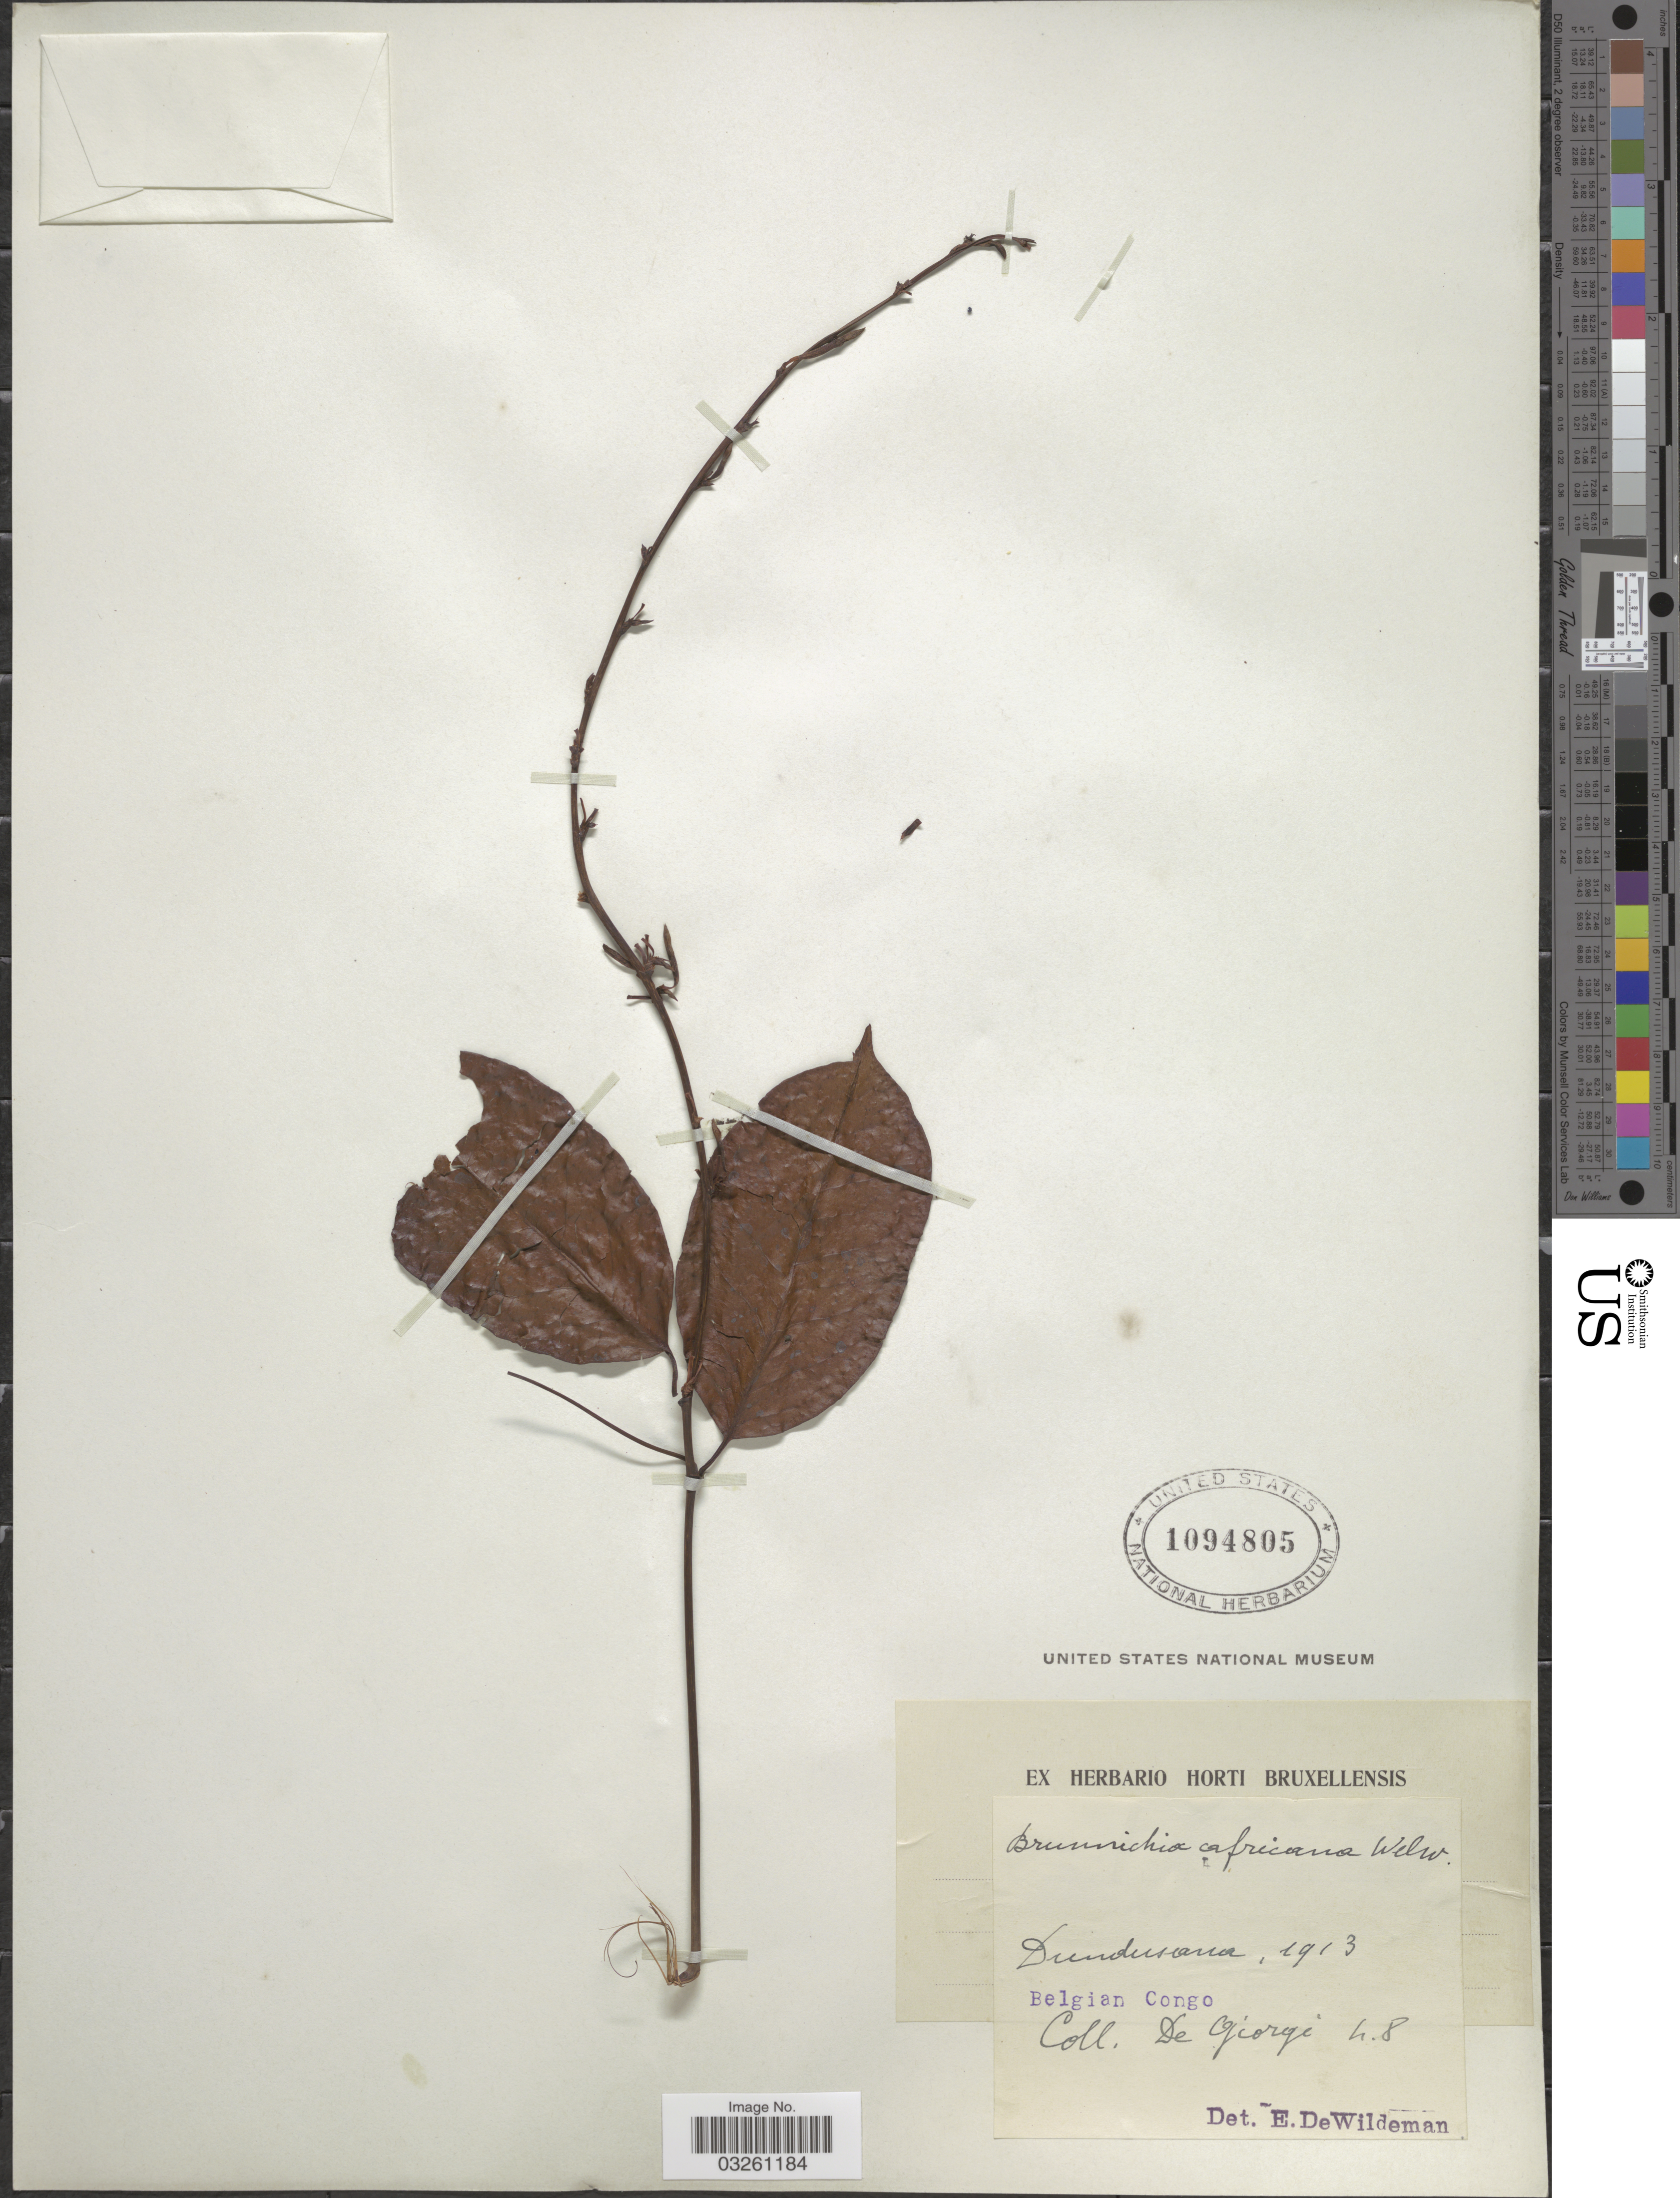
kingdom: Plantae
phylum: Tracheophyta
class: Magnoliopsida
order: Caryophyllales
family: Polygonaceae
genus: Brunnichia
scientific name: Brunnichia africana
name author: Welw.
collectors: D. Giorgi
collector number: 8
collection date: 1913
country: Congo, Democratic Republic of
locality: Dundusana. Belgian Congo.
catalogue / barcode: US 1094805